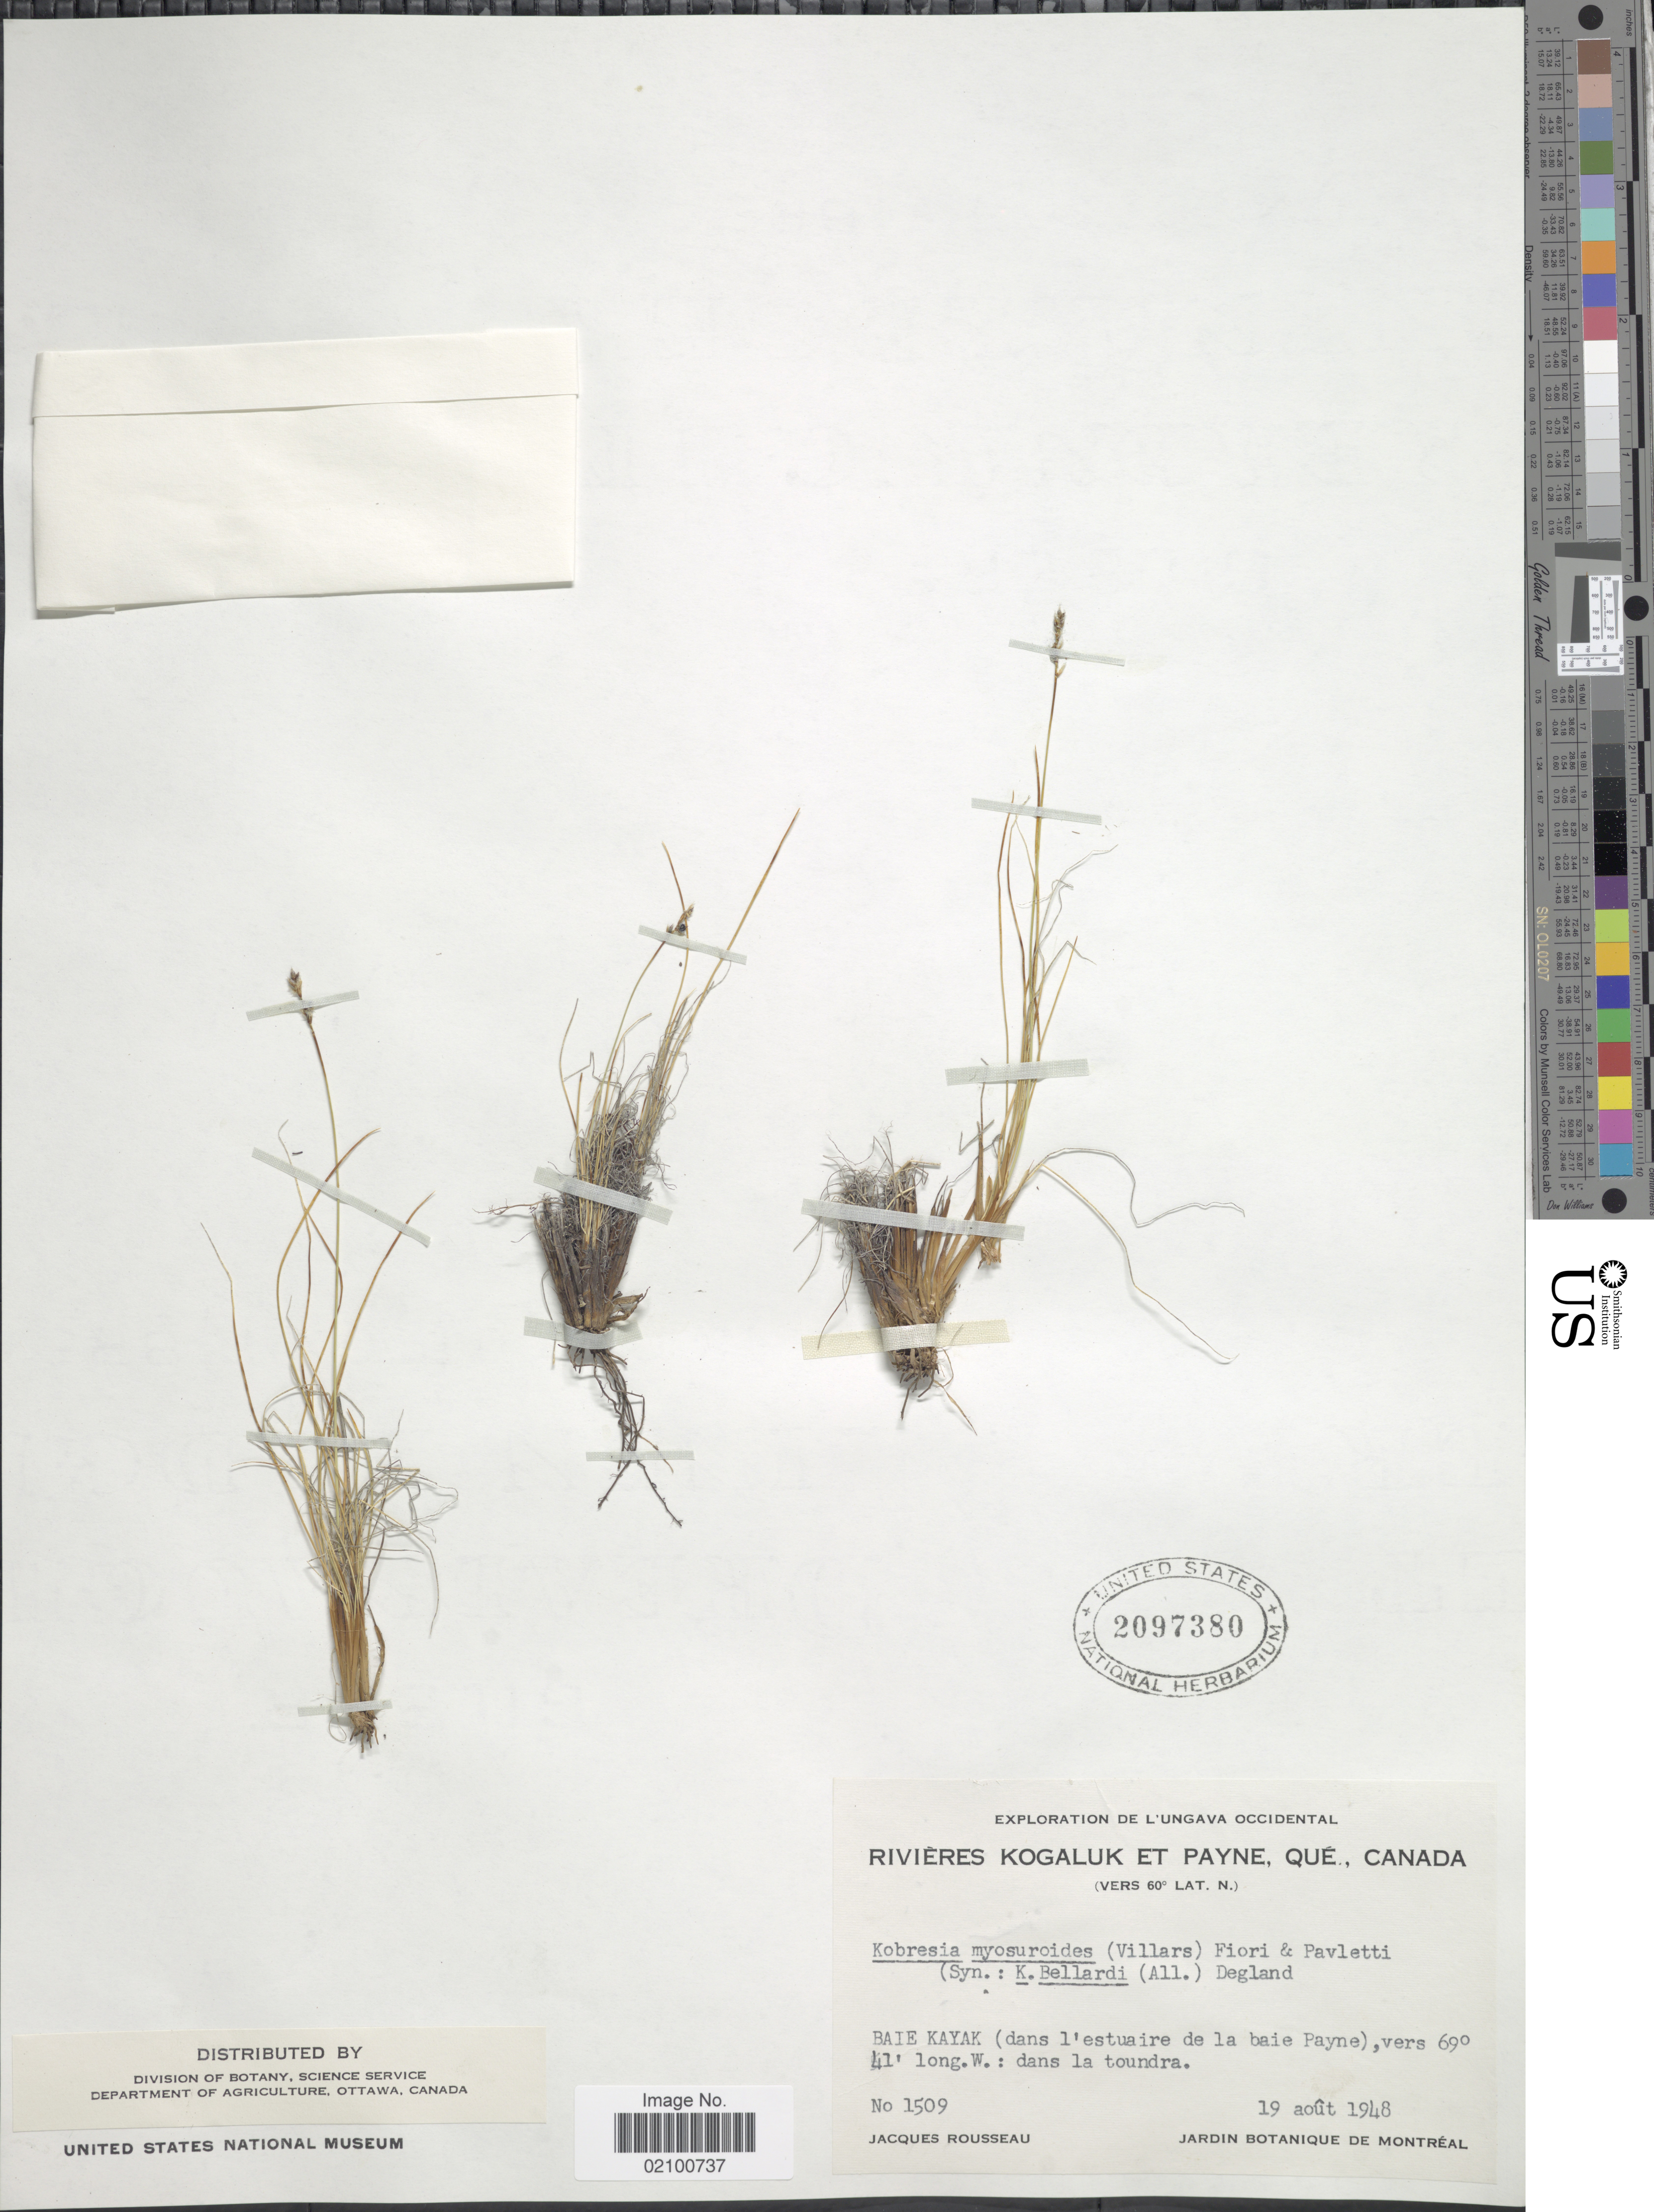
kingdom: Plantae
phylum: Tracheophyta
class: Liliopsida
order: Poales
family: Cyperaceae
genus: Carex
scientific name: Carex myosuroides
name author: Vill.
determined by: Strong, M. T., (US), Smithsonian Institution - National Museum of Natural History (UNITED STATES)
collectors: J. Rousseau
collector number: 1509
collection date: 1948-08-19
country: Canada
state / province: Quebec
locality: Rivieres Kogaluk et Payne, Que., Baie Kayak (dans l'estuaire de la baie Payne)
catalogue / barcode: US 2097380